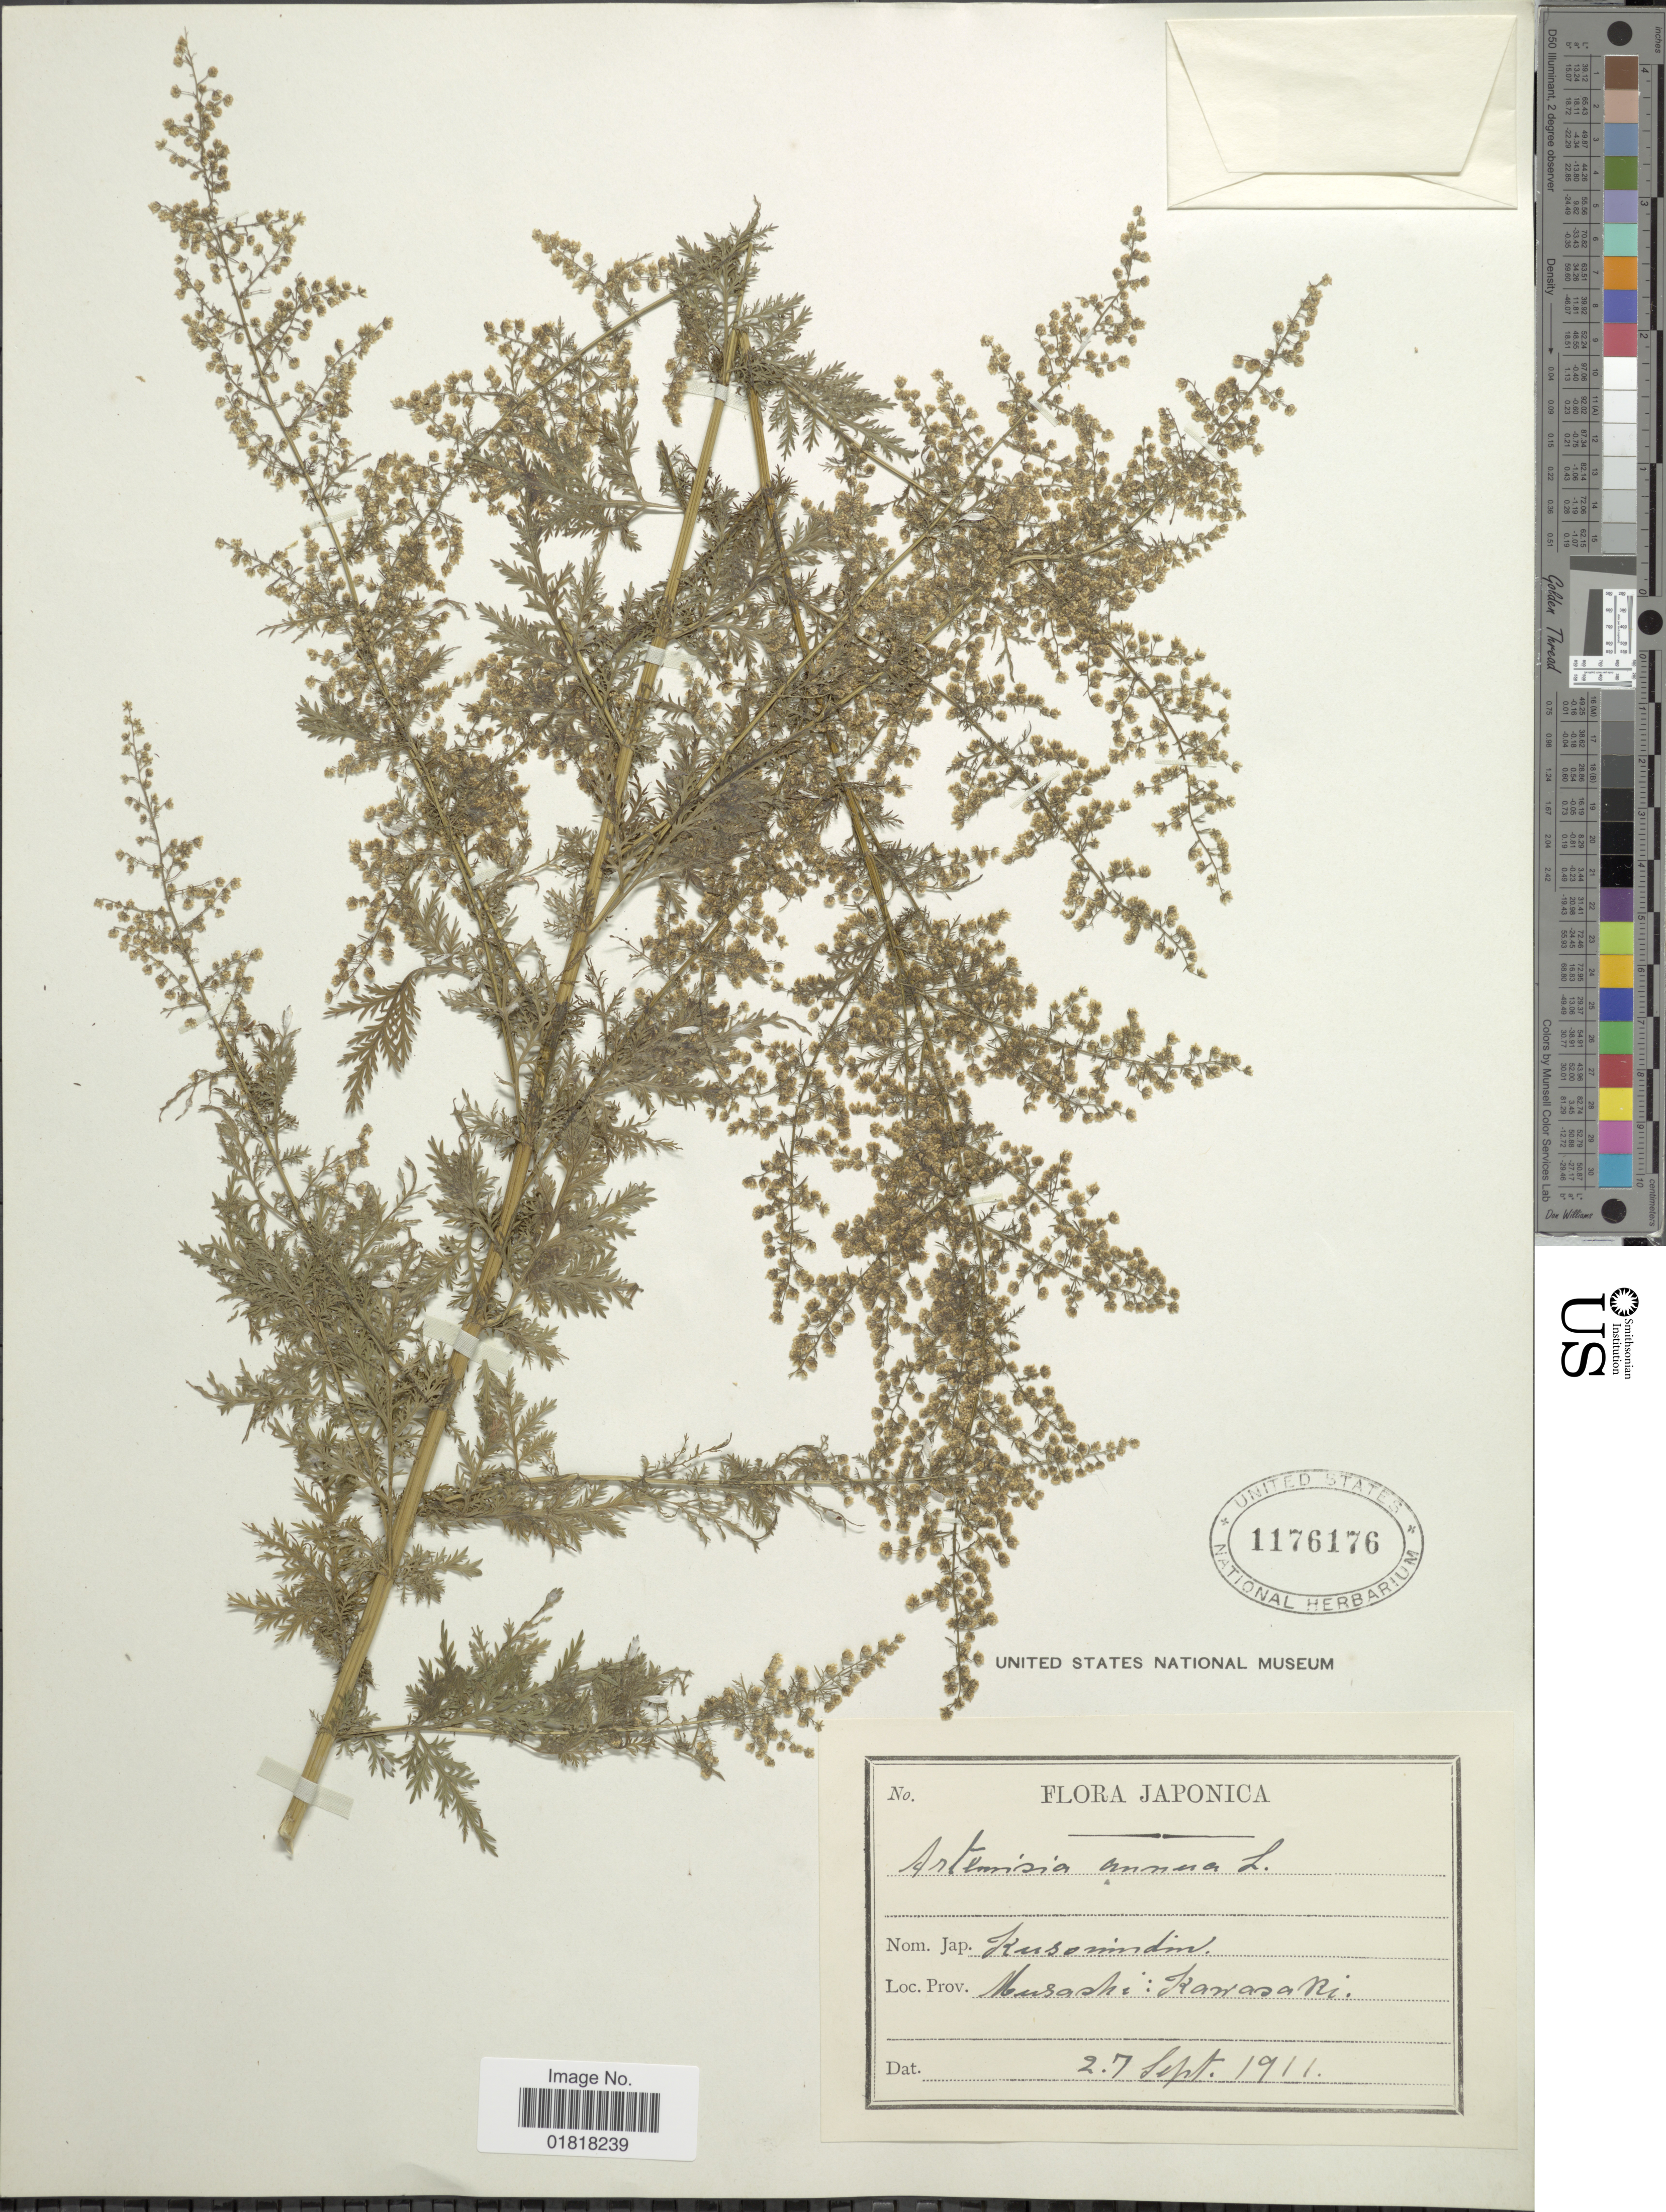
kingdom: Plantae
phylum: Tracheophyta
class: Magnoliopsida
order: Asterales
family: Asteraceae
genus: Artemisia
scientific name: Artemisia annua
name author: L.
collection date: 1911-09-27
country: Japan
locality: Prov. Musashi: Kawasaki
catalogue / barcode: US 1176176